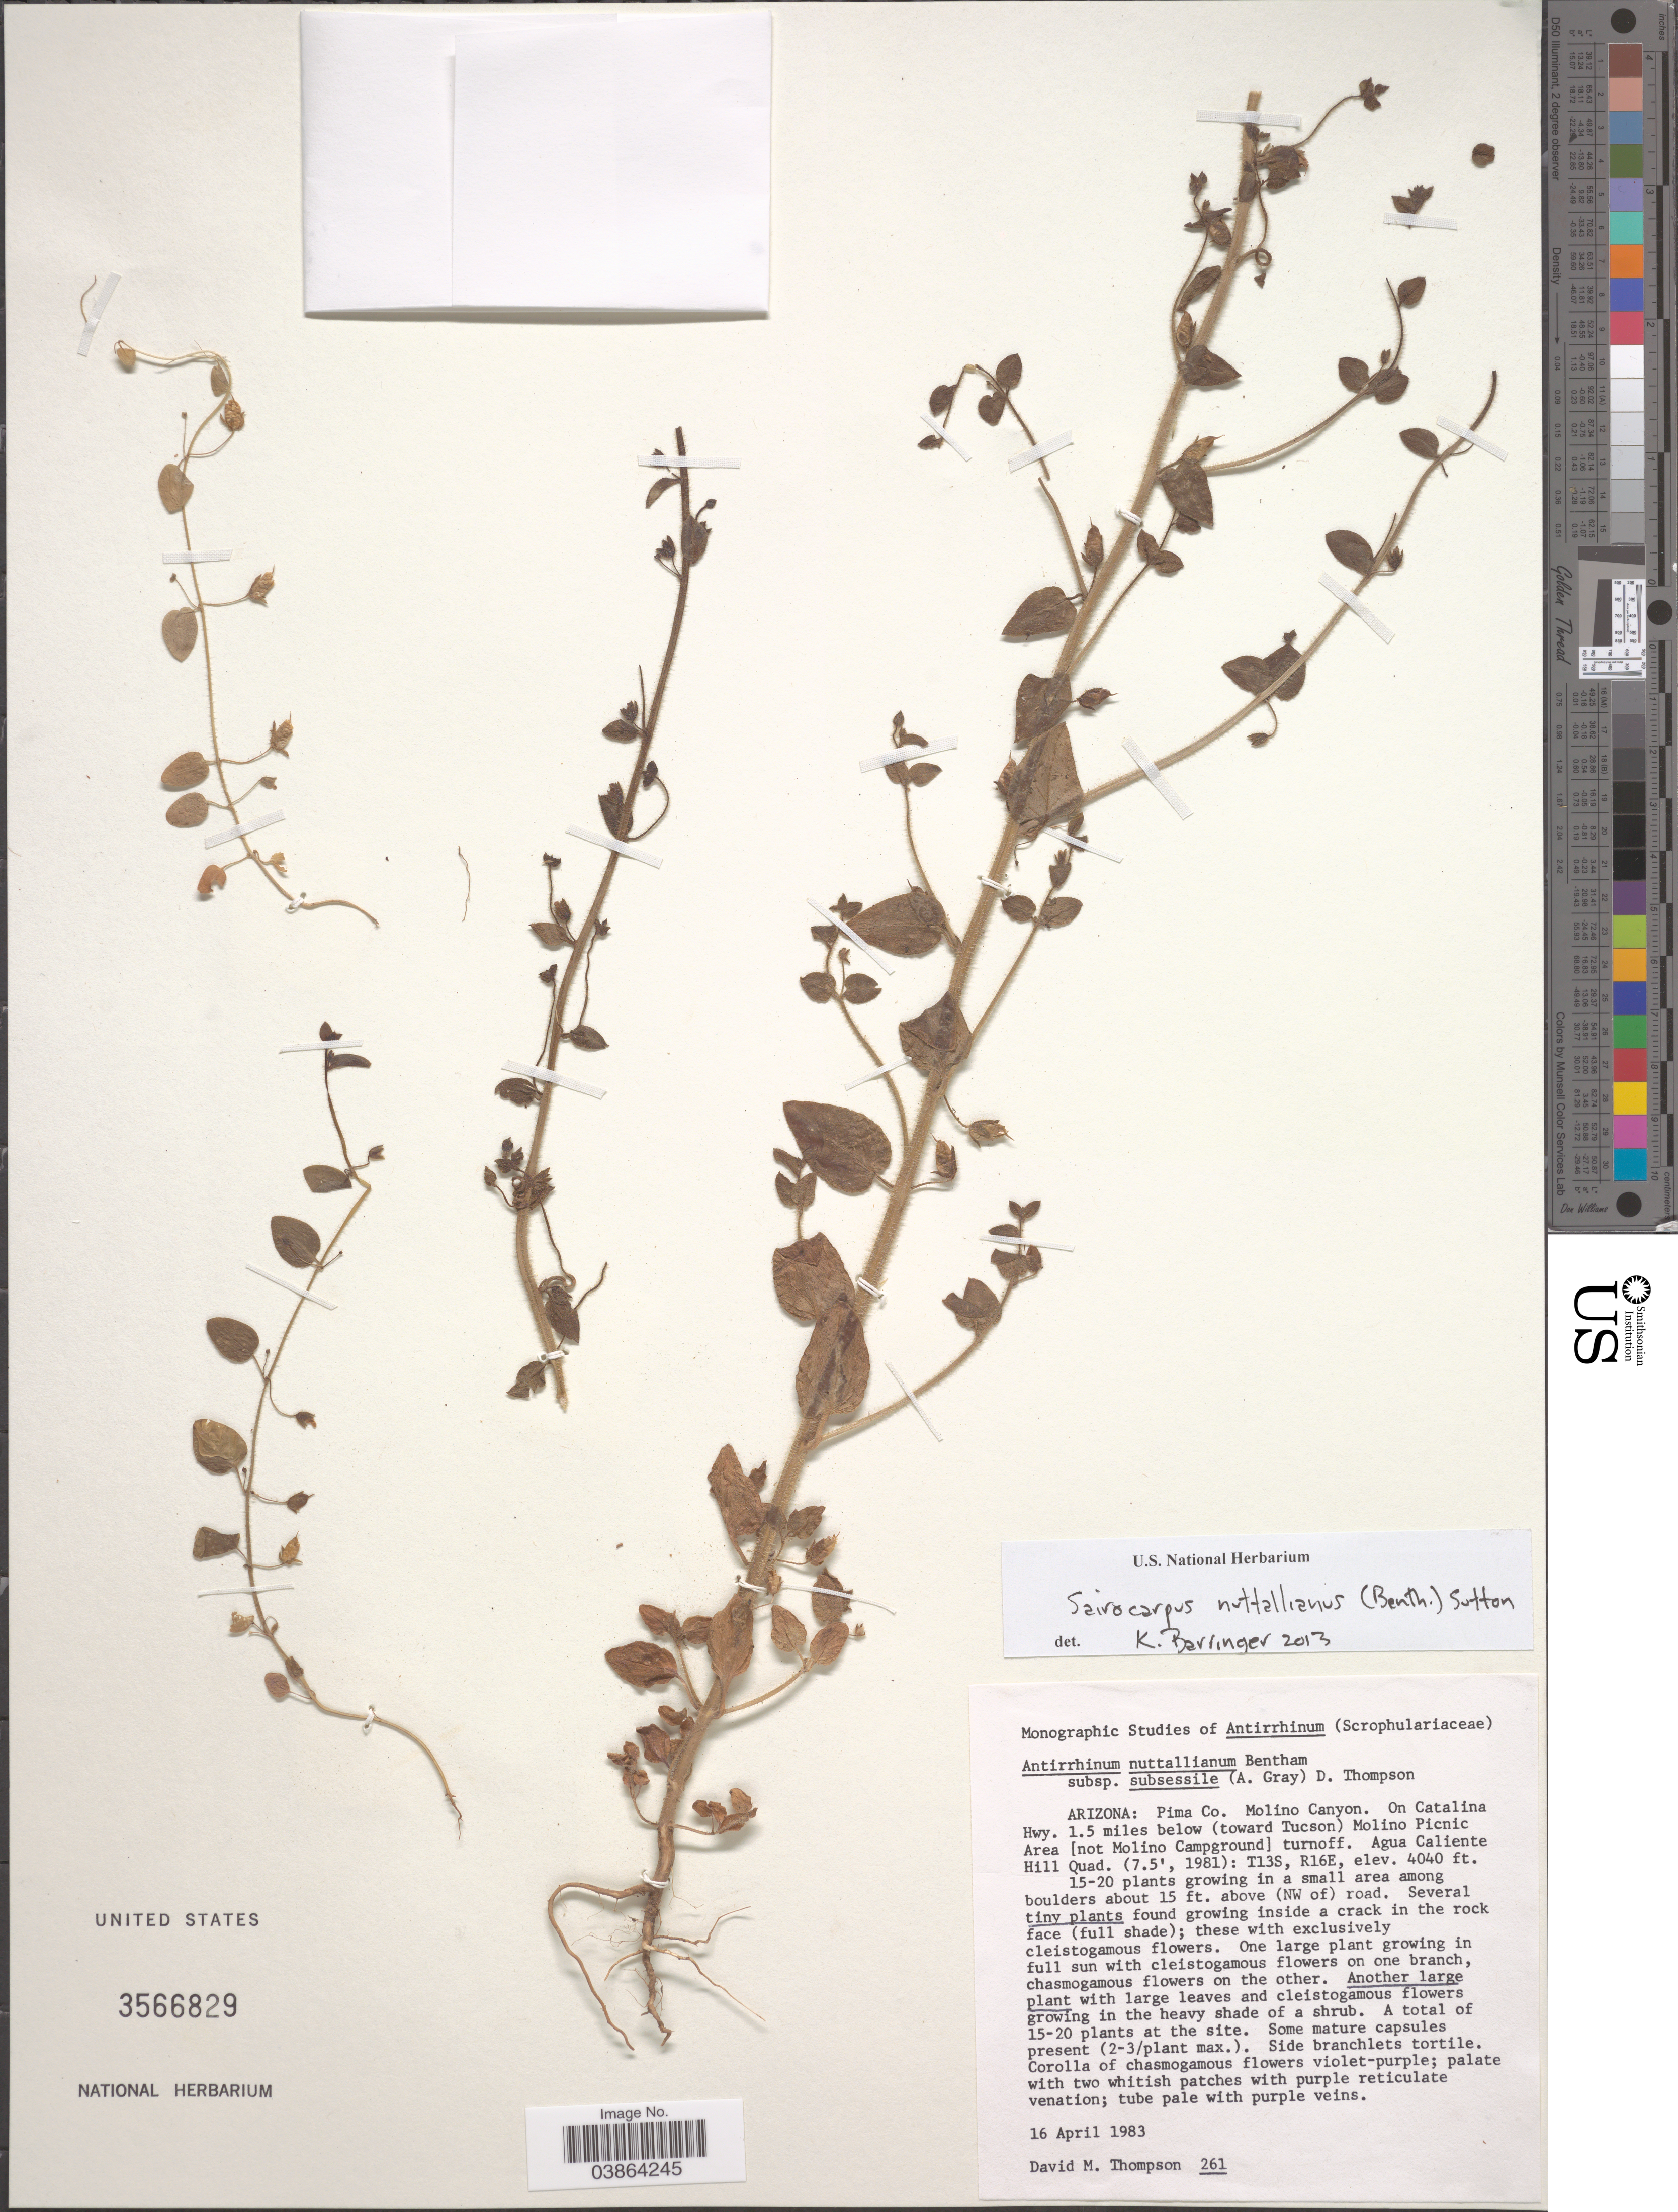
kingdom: Plantae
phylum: Tracheophyta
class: Magnoliopsida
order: Lamiales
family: Plantaginaceae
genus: Sairocarpus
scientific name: Sairocarpus nuttallianus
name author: (Benth.) D.A. Sutton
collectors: D. M. Thompson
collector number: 261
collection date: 1983-04-16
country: United States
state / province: Arizona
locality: Pima Co. Molino Canyon. On Catalina Hwy. 1.5 miles below (toward Tucson) Molino Picnic Area [not Molino Campground] turnoff. Agua Caliente Hill Quad. (7.5', 1981): T13S, R16E. Among boulders about 15 ft. above (NW of) road.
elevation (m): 1231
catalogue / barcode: US 3566829